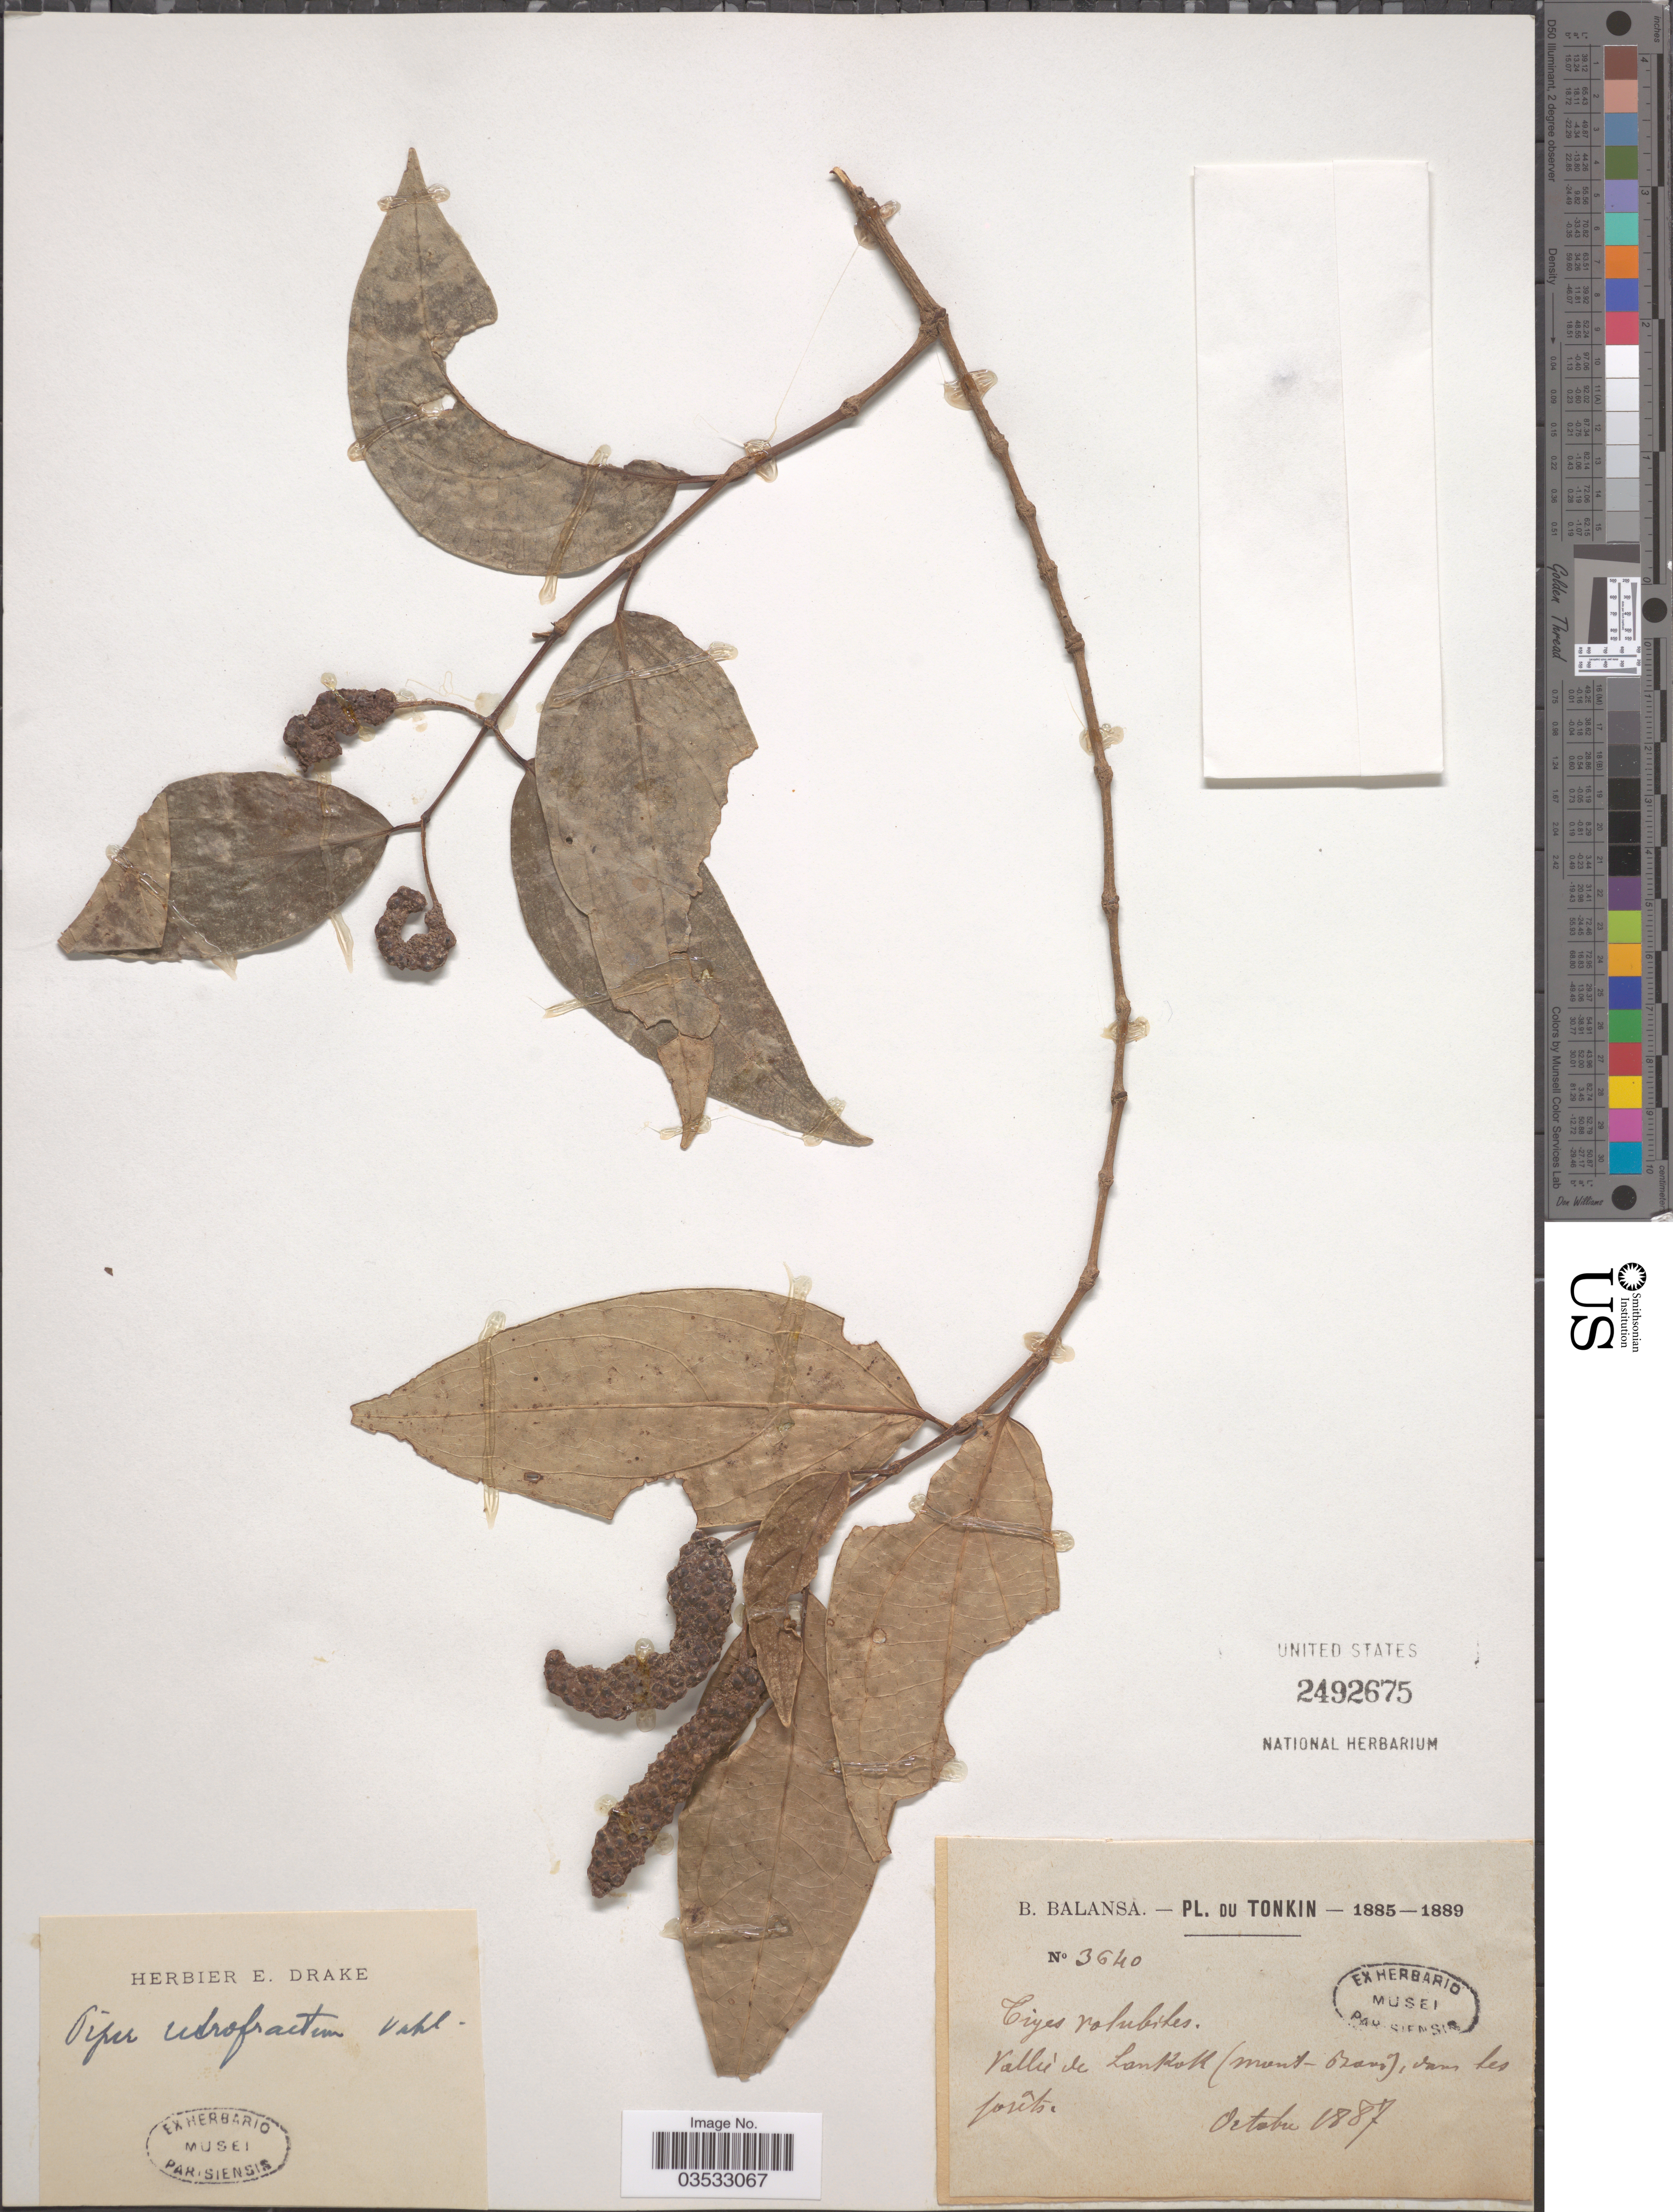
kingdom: Plantae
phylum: Tracheophyta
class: Magnoliopsida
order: Piperales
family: Piperaceae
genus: Piper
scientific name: Piper retrofractum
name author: Vahl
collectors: B. Balansa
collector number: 3640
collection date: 1887-10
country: Vietnam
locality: Tonkin. Vallée de Lankok (mont-Bani), dans les forêts.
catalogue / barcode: US 2492675